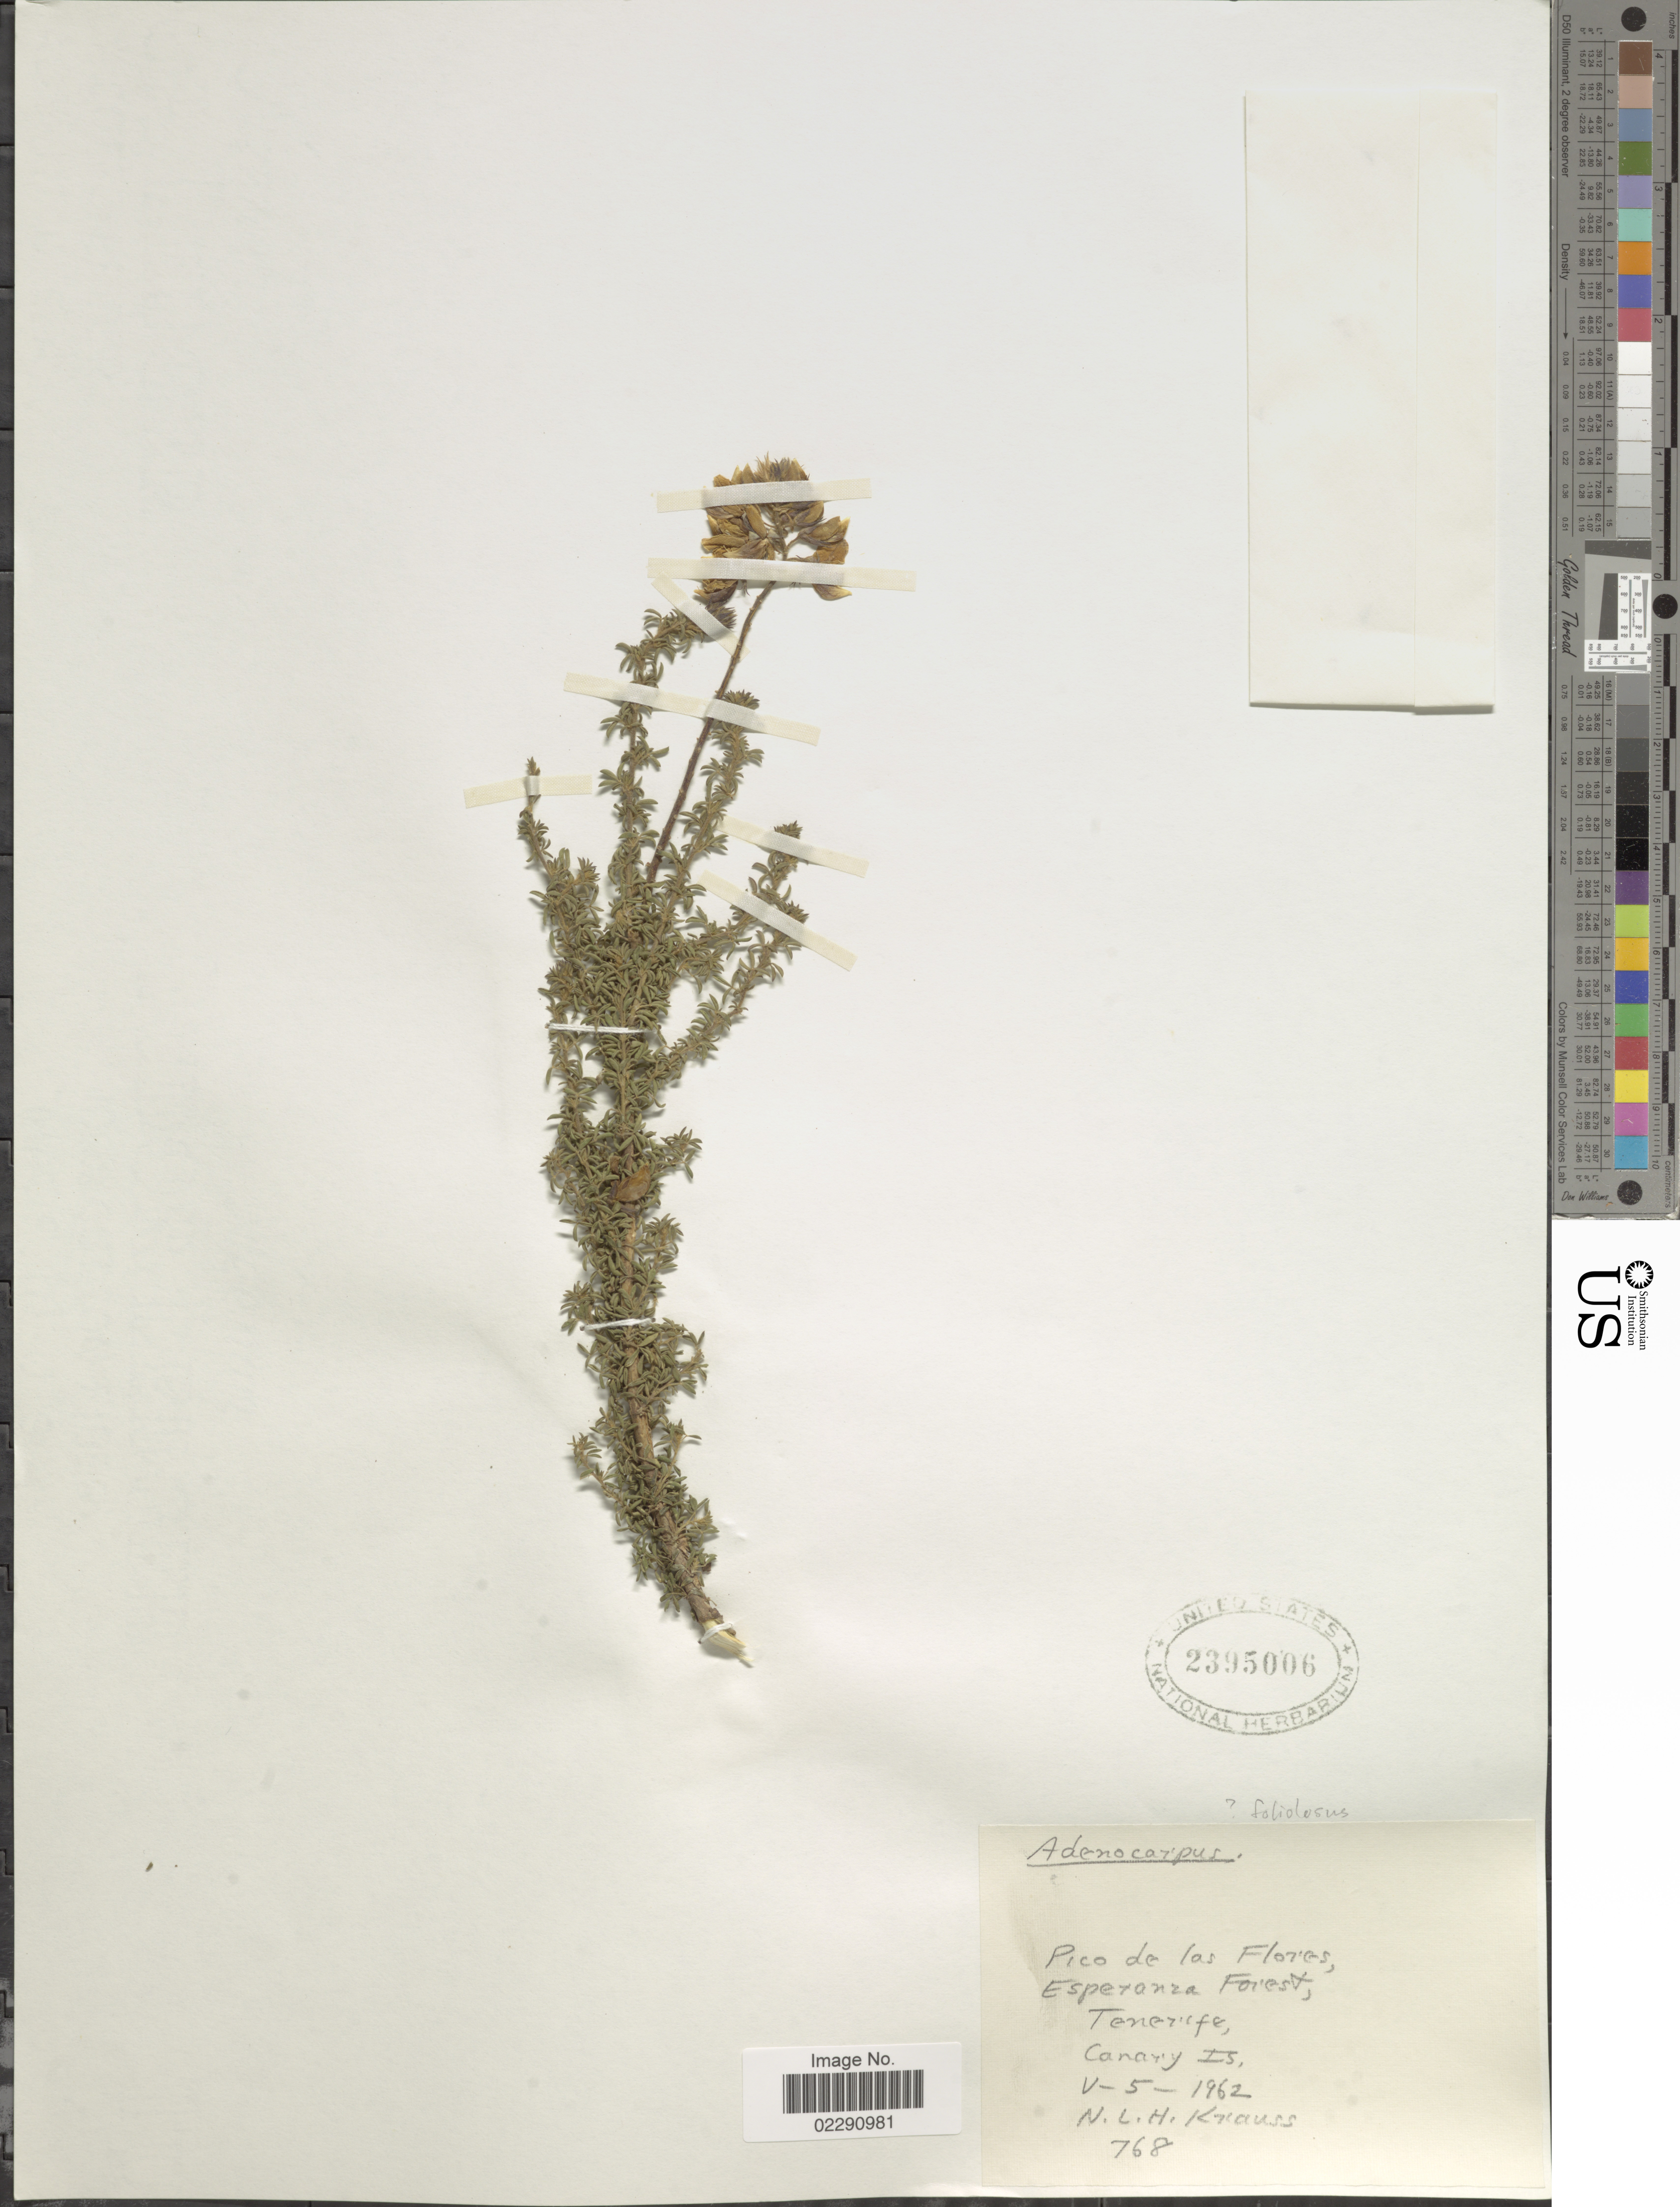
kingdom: Plantae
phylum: Tracheophyta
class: Magnoliopsida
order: Fabales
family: Fabaceae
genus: Adenocarpus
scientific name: Adenocarpus foliolosus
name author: DC.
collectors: N. Krauss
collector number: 768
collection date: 1962-05-05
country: Spain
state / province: Canarias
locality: Pico de las Flores, Esperanza Forest, Tenerife,. Canary Is.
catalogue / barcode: US 2395006